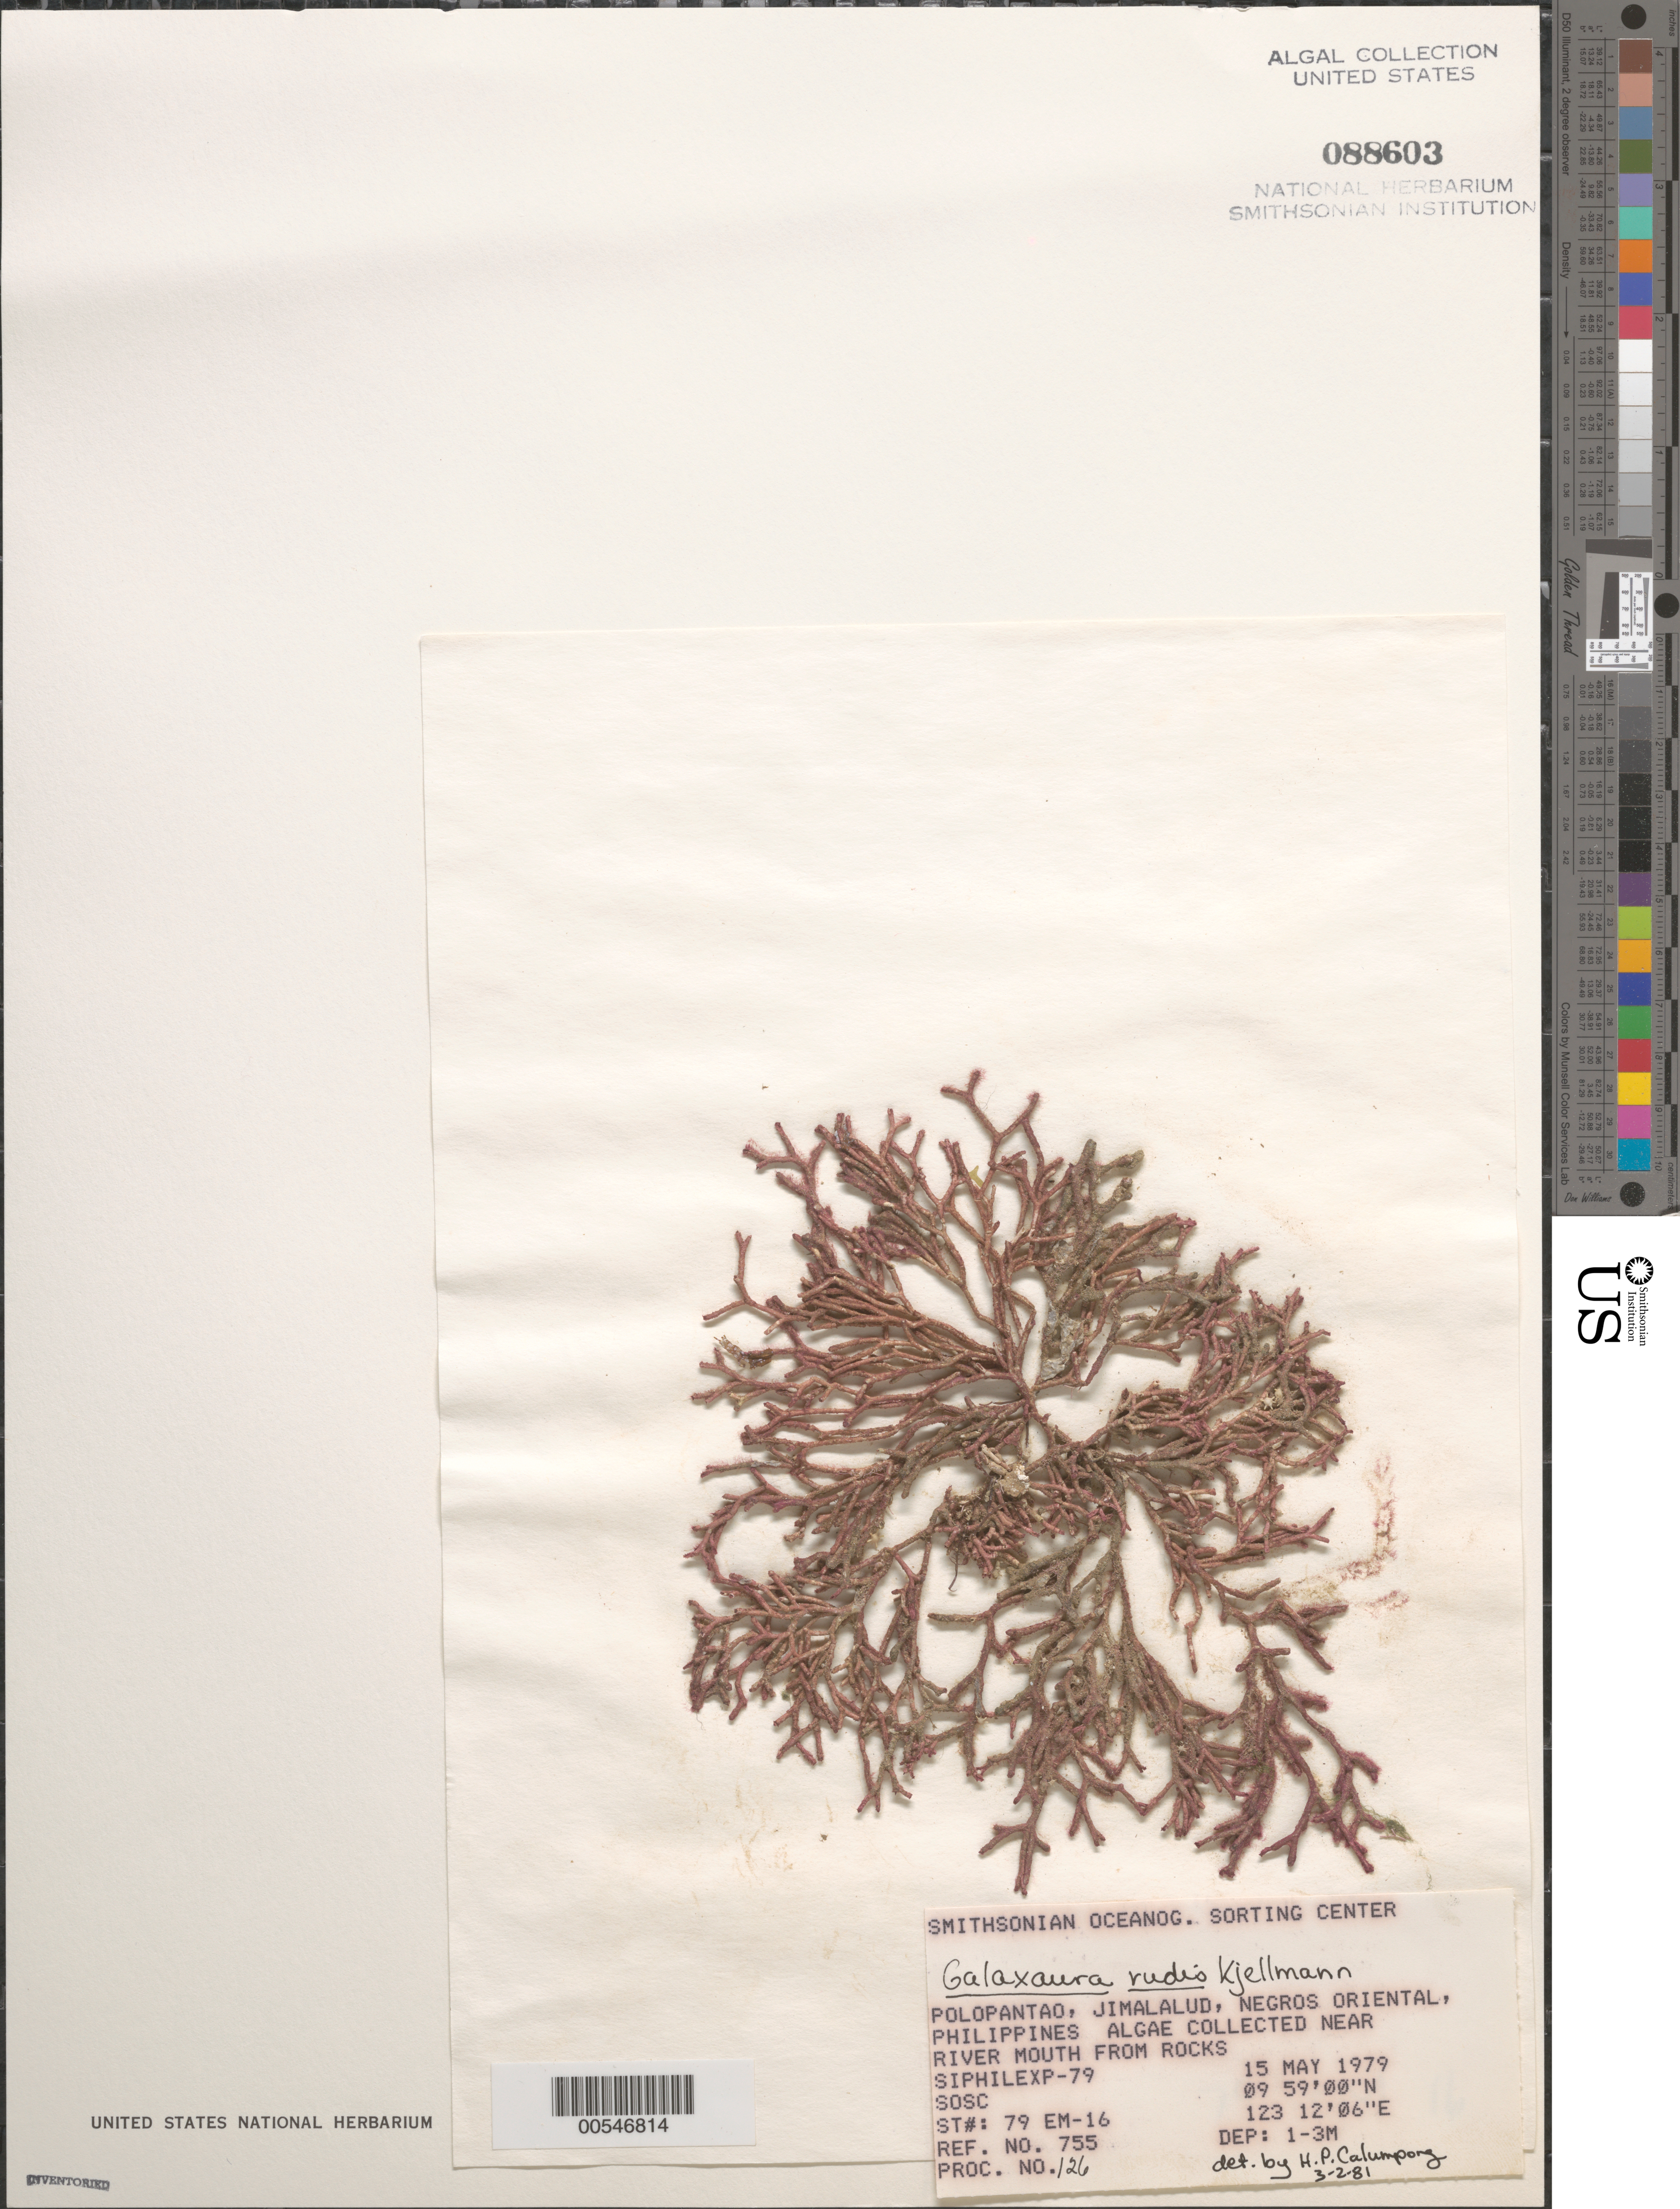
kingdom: Plantae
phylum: Rhodophyta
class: Florideophyceae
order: Nemaliales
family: Galaxauraceae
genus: Galaxaura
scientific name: Galaxaura rugosa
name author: (Ellis & Sol.) J.V.Lamouroux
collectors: SOSC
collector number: Station 79 Em-16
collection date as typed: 15 May 1979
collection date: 1979-05-15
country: Philippines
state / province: Central Visayas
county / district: Negros Oriental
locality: Polopantao, jimalalud, negros oriental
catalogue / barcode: US 88603